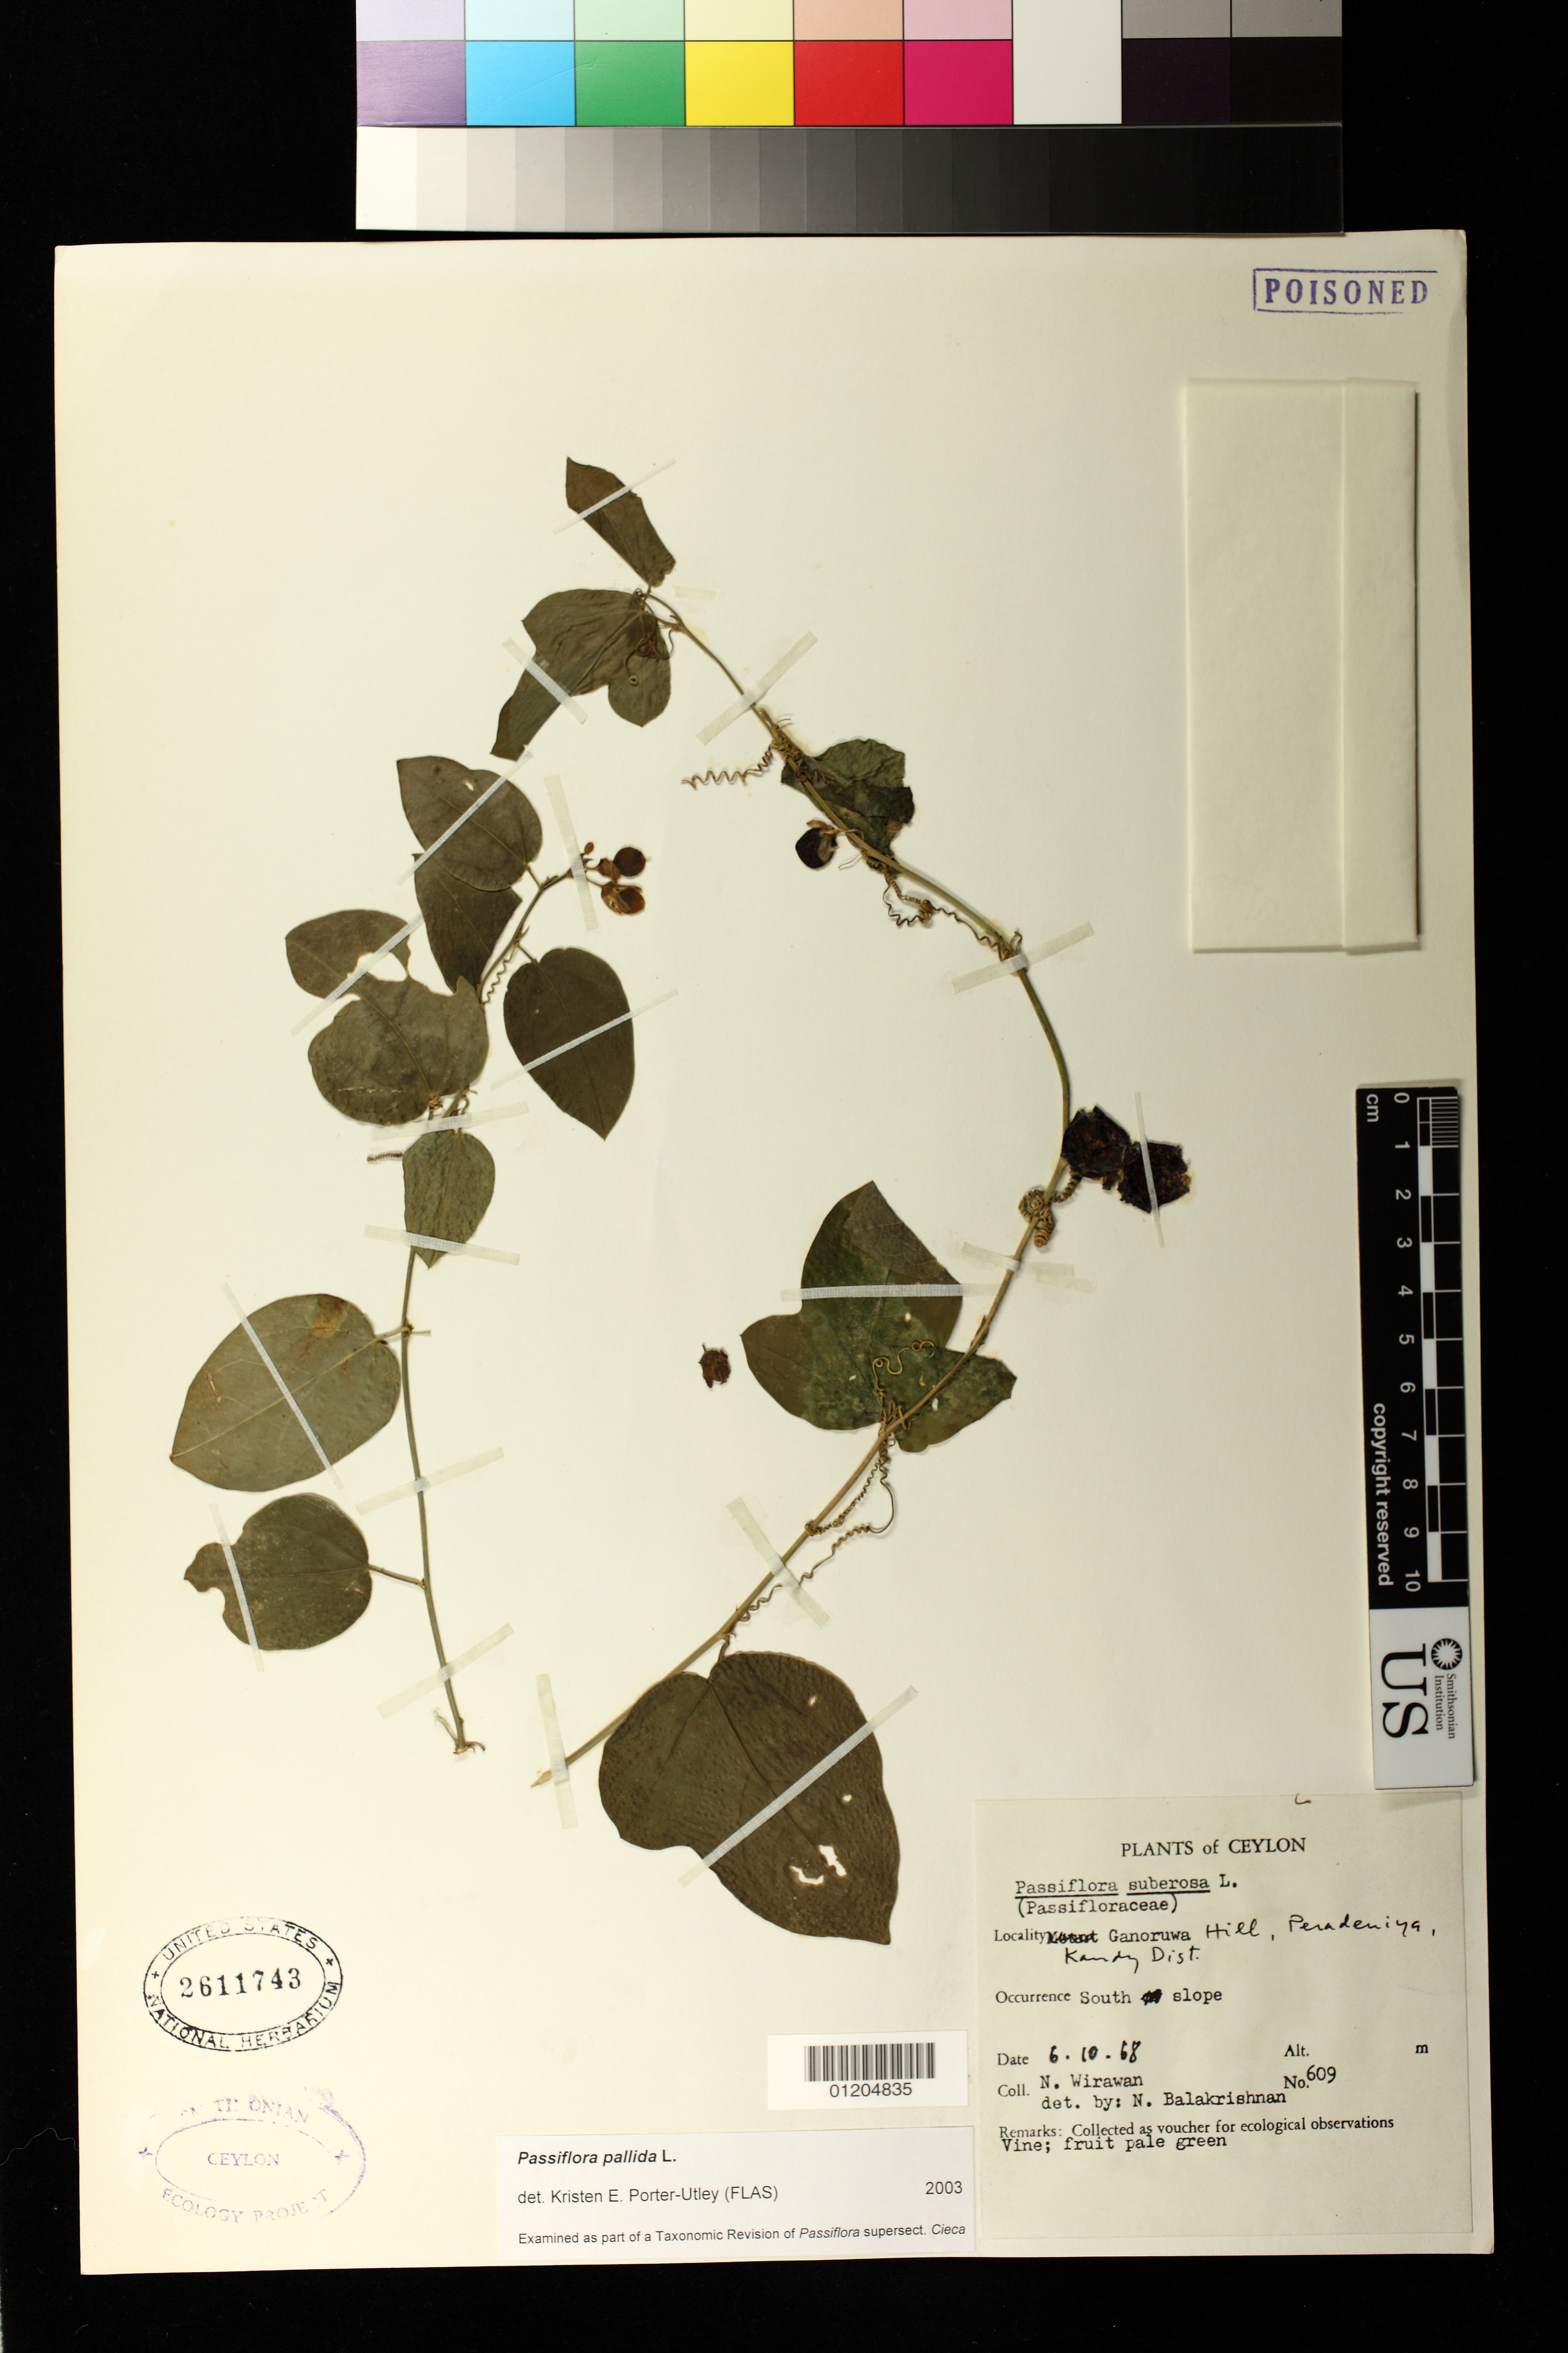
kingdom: Plantae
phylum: Tracheophyta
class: Magnoliopsida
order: Malpighiales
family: Passifloraceae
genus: Passiflora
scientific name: Passiflora pallida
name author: L.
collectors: N. Wirawan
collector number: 609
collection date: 1968-10-06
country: Sri Lanka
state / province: Central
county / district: Kandy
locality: Ganoruwa Hill, Peradeniya, Kandy dist.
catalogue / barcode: US 2611743